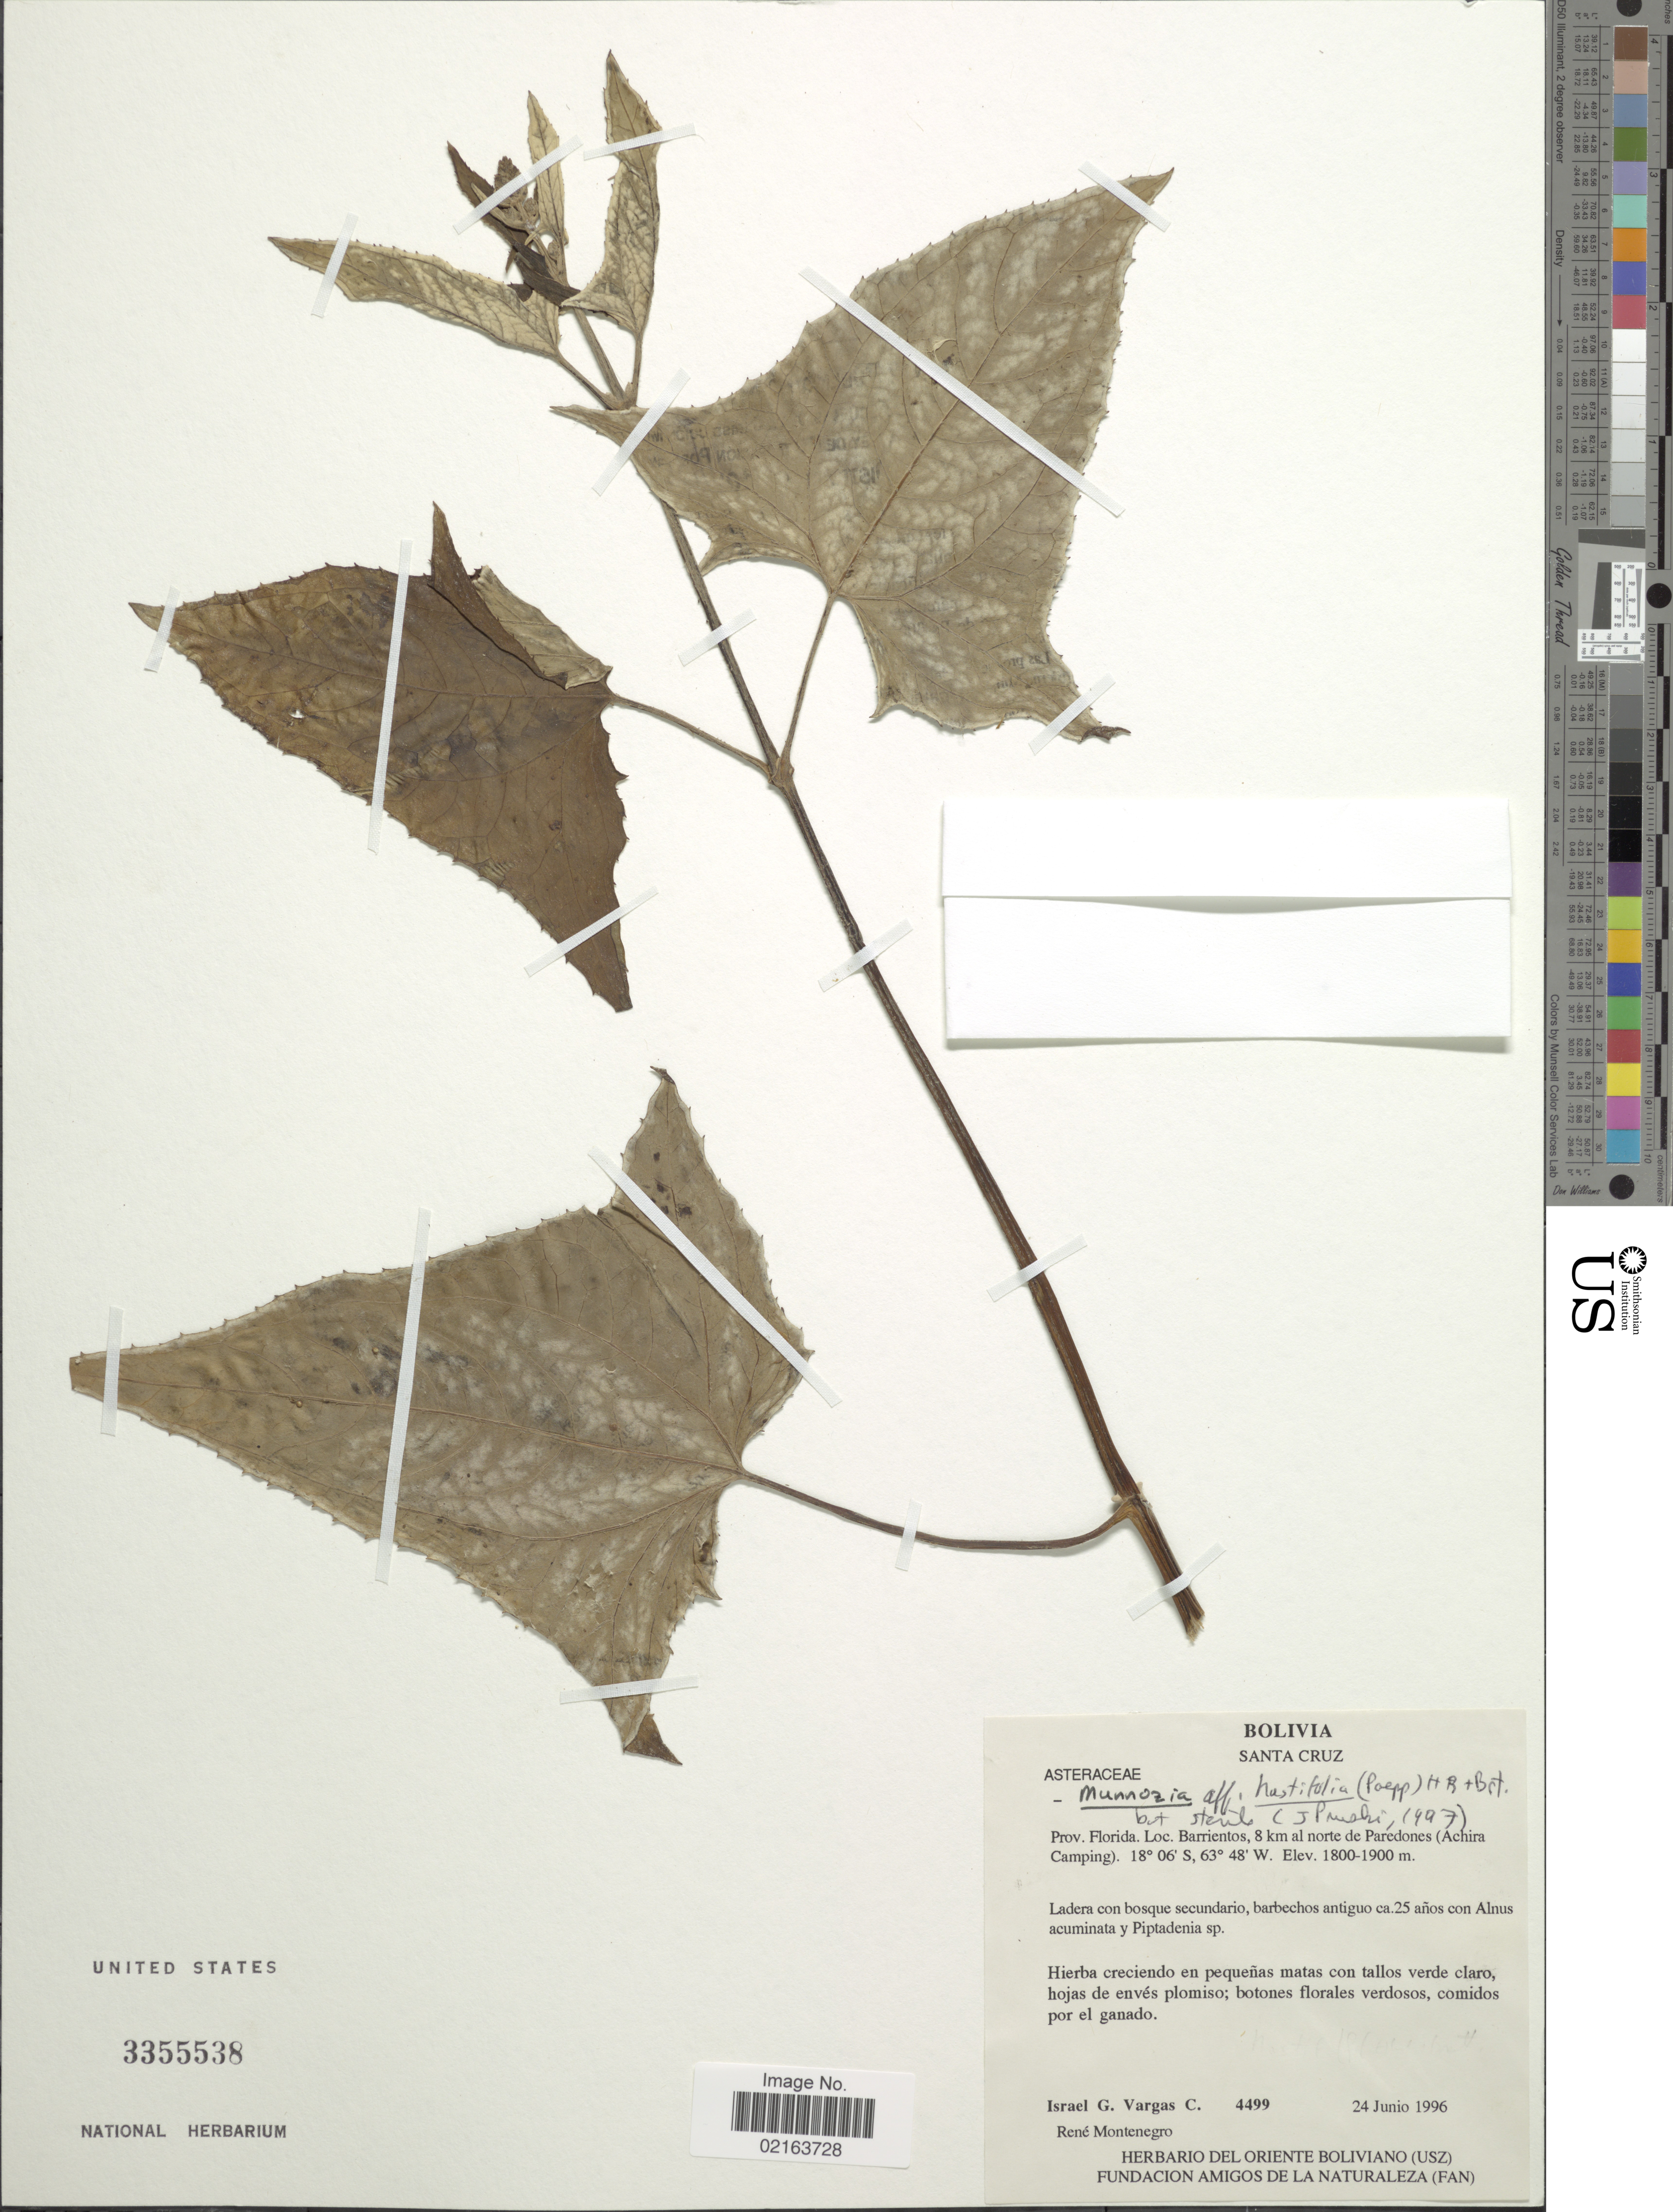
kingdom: Plantae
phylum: Tracheophyta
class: Magnoliopsida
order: Asterales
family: Asteraceae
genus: Munnozia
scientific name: Munnozia hastifolia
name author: (Poepp.) H. Rob. & Brettell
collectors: I. Vargas C. & R. Montenegro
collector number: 4499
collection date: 1996-06-24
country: Bolivia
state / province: Santa Cruz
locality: Prov. Florida, Barrientos, 8 km al norte de Paredones (Achira Camping)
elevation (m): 1800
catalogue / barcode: US 3355538